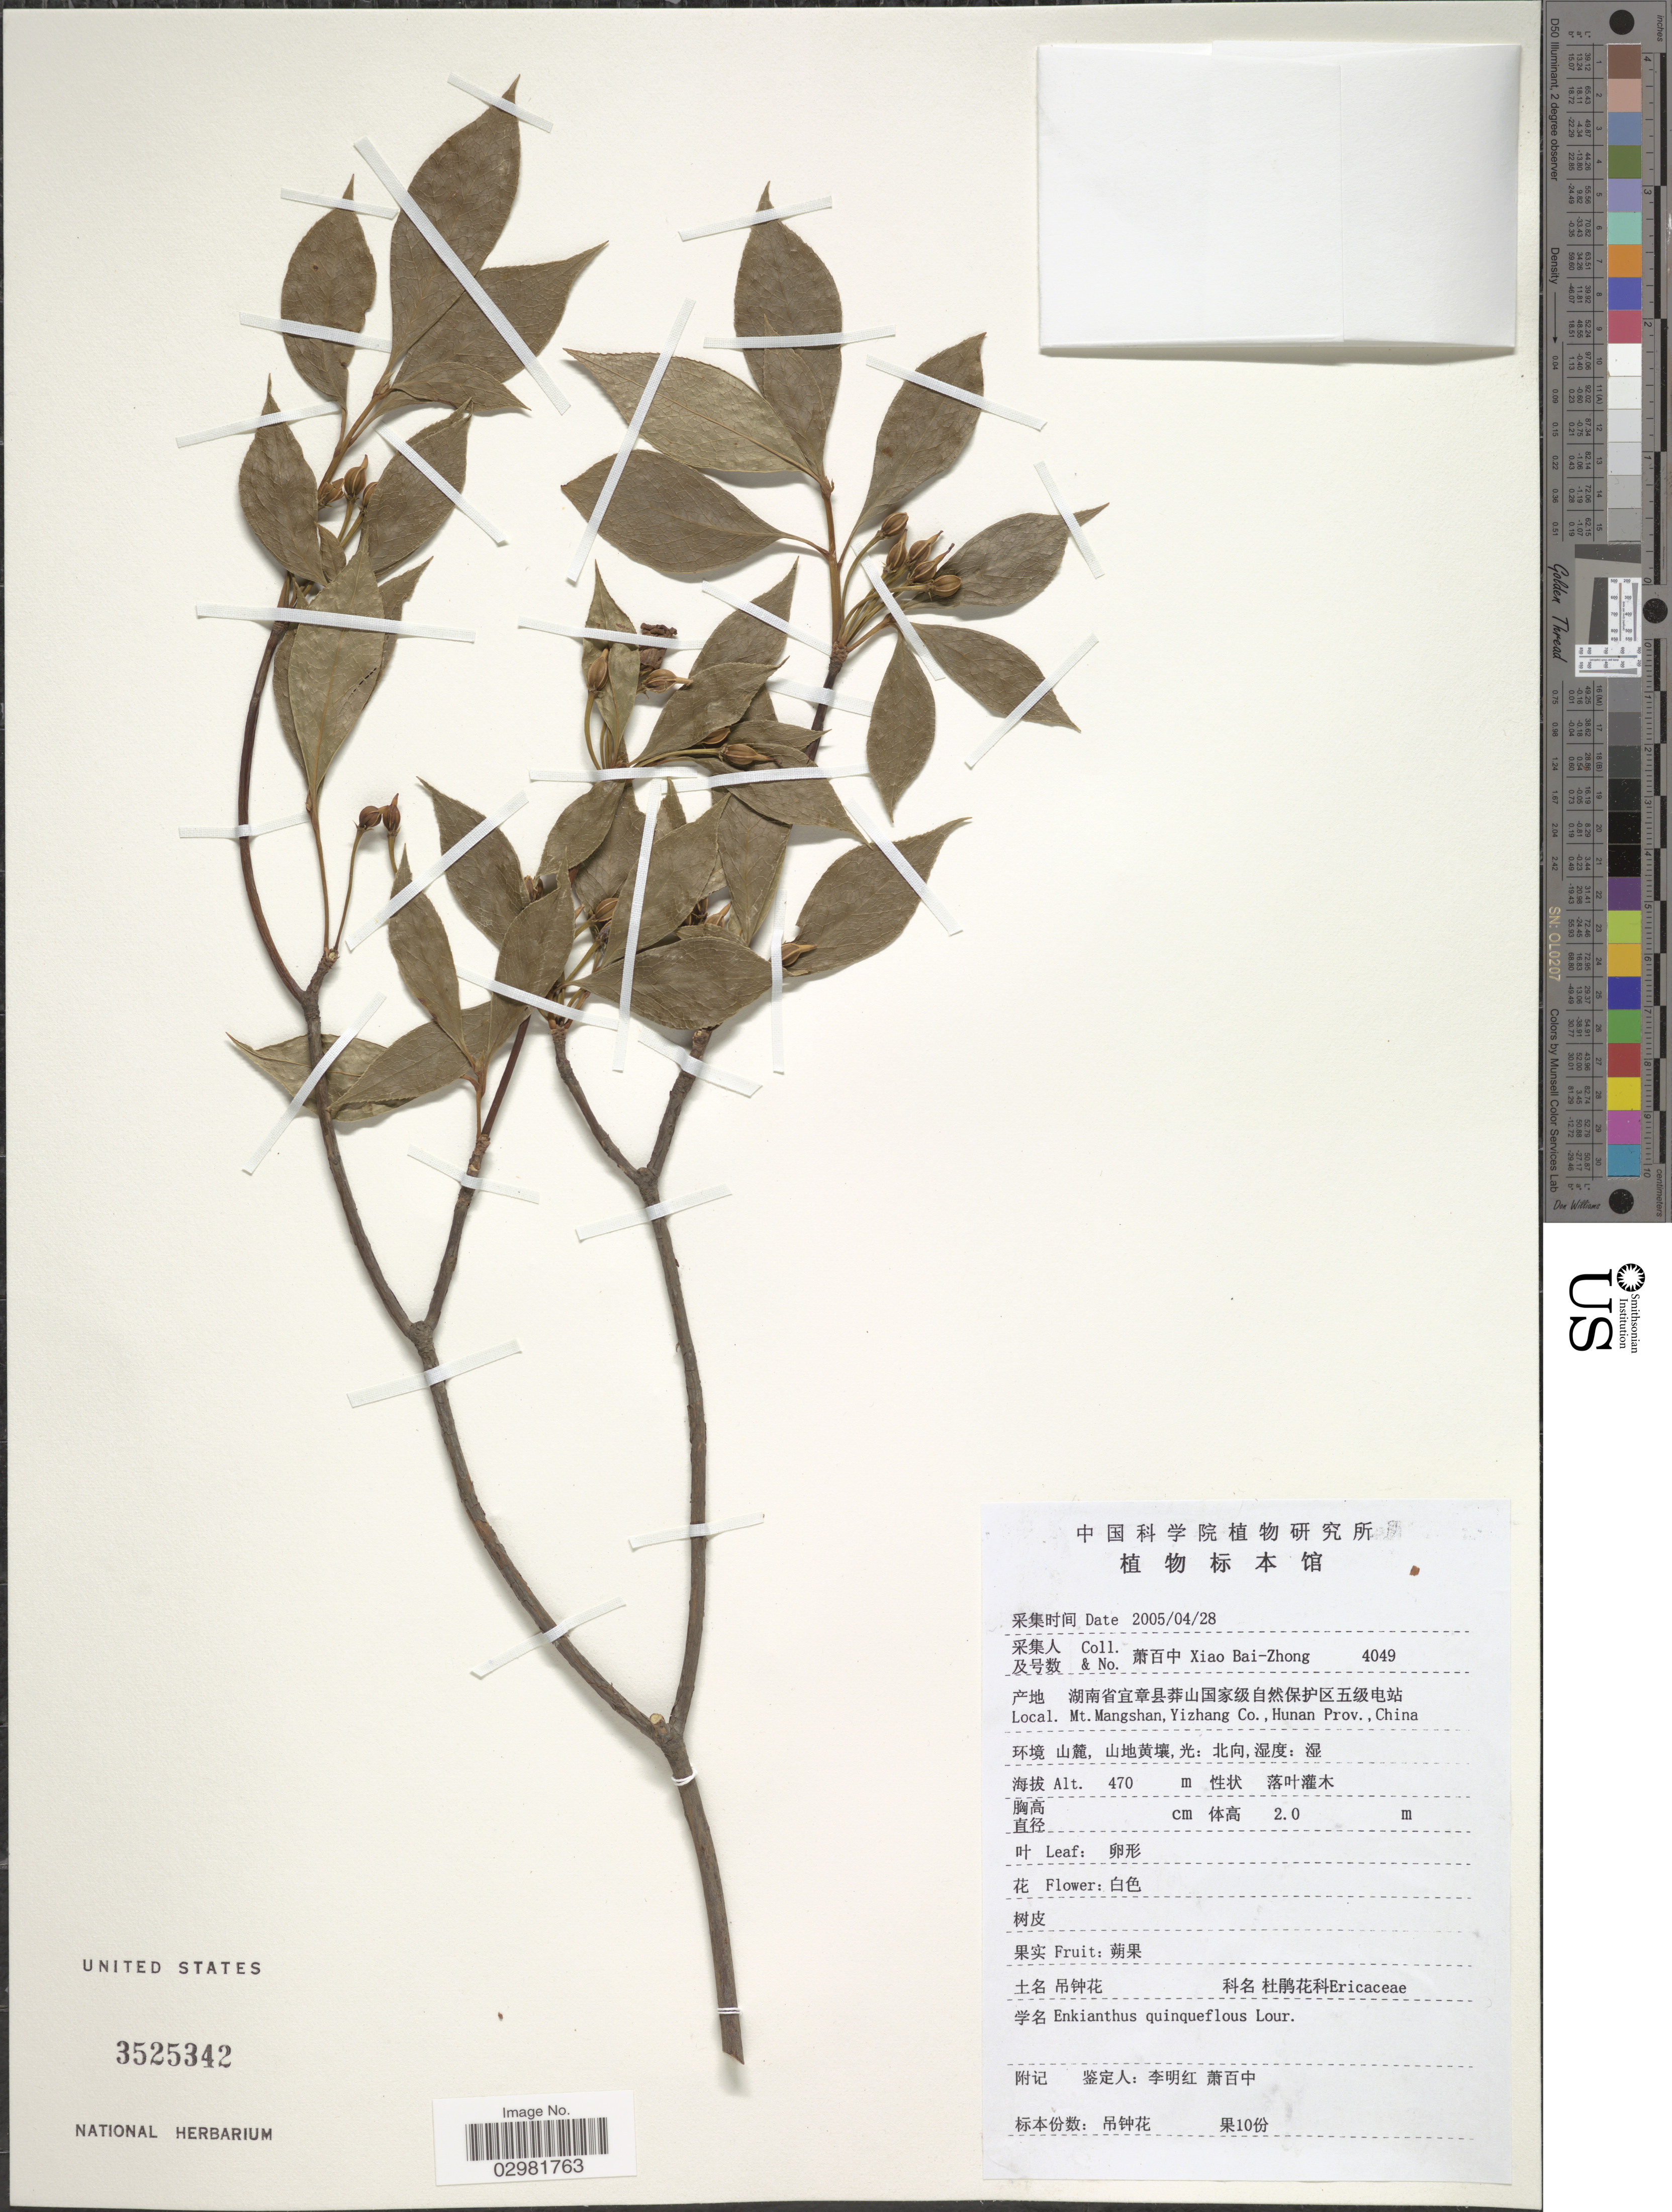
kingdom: Plantae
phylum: Tracheophyta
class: Magnoliopsida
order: Ericales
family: Ericaceae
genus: Enkianthus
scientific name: Enkianthus quinqueflorus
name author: Lour.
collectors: B. Z. Xiao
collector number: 4049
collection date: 2005-04-28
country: China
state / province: Hunan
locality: Mt. Mangshan, Yizhang Co.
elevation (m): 470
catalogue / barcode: US 3525342